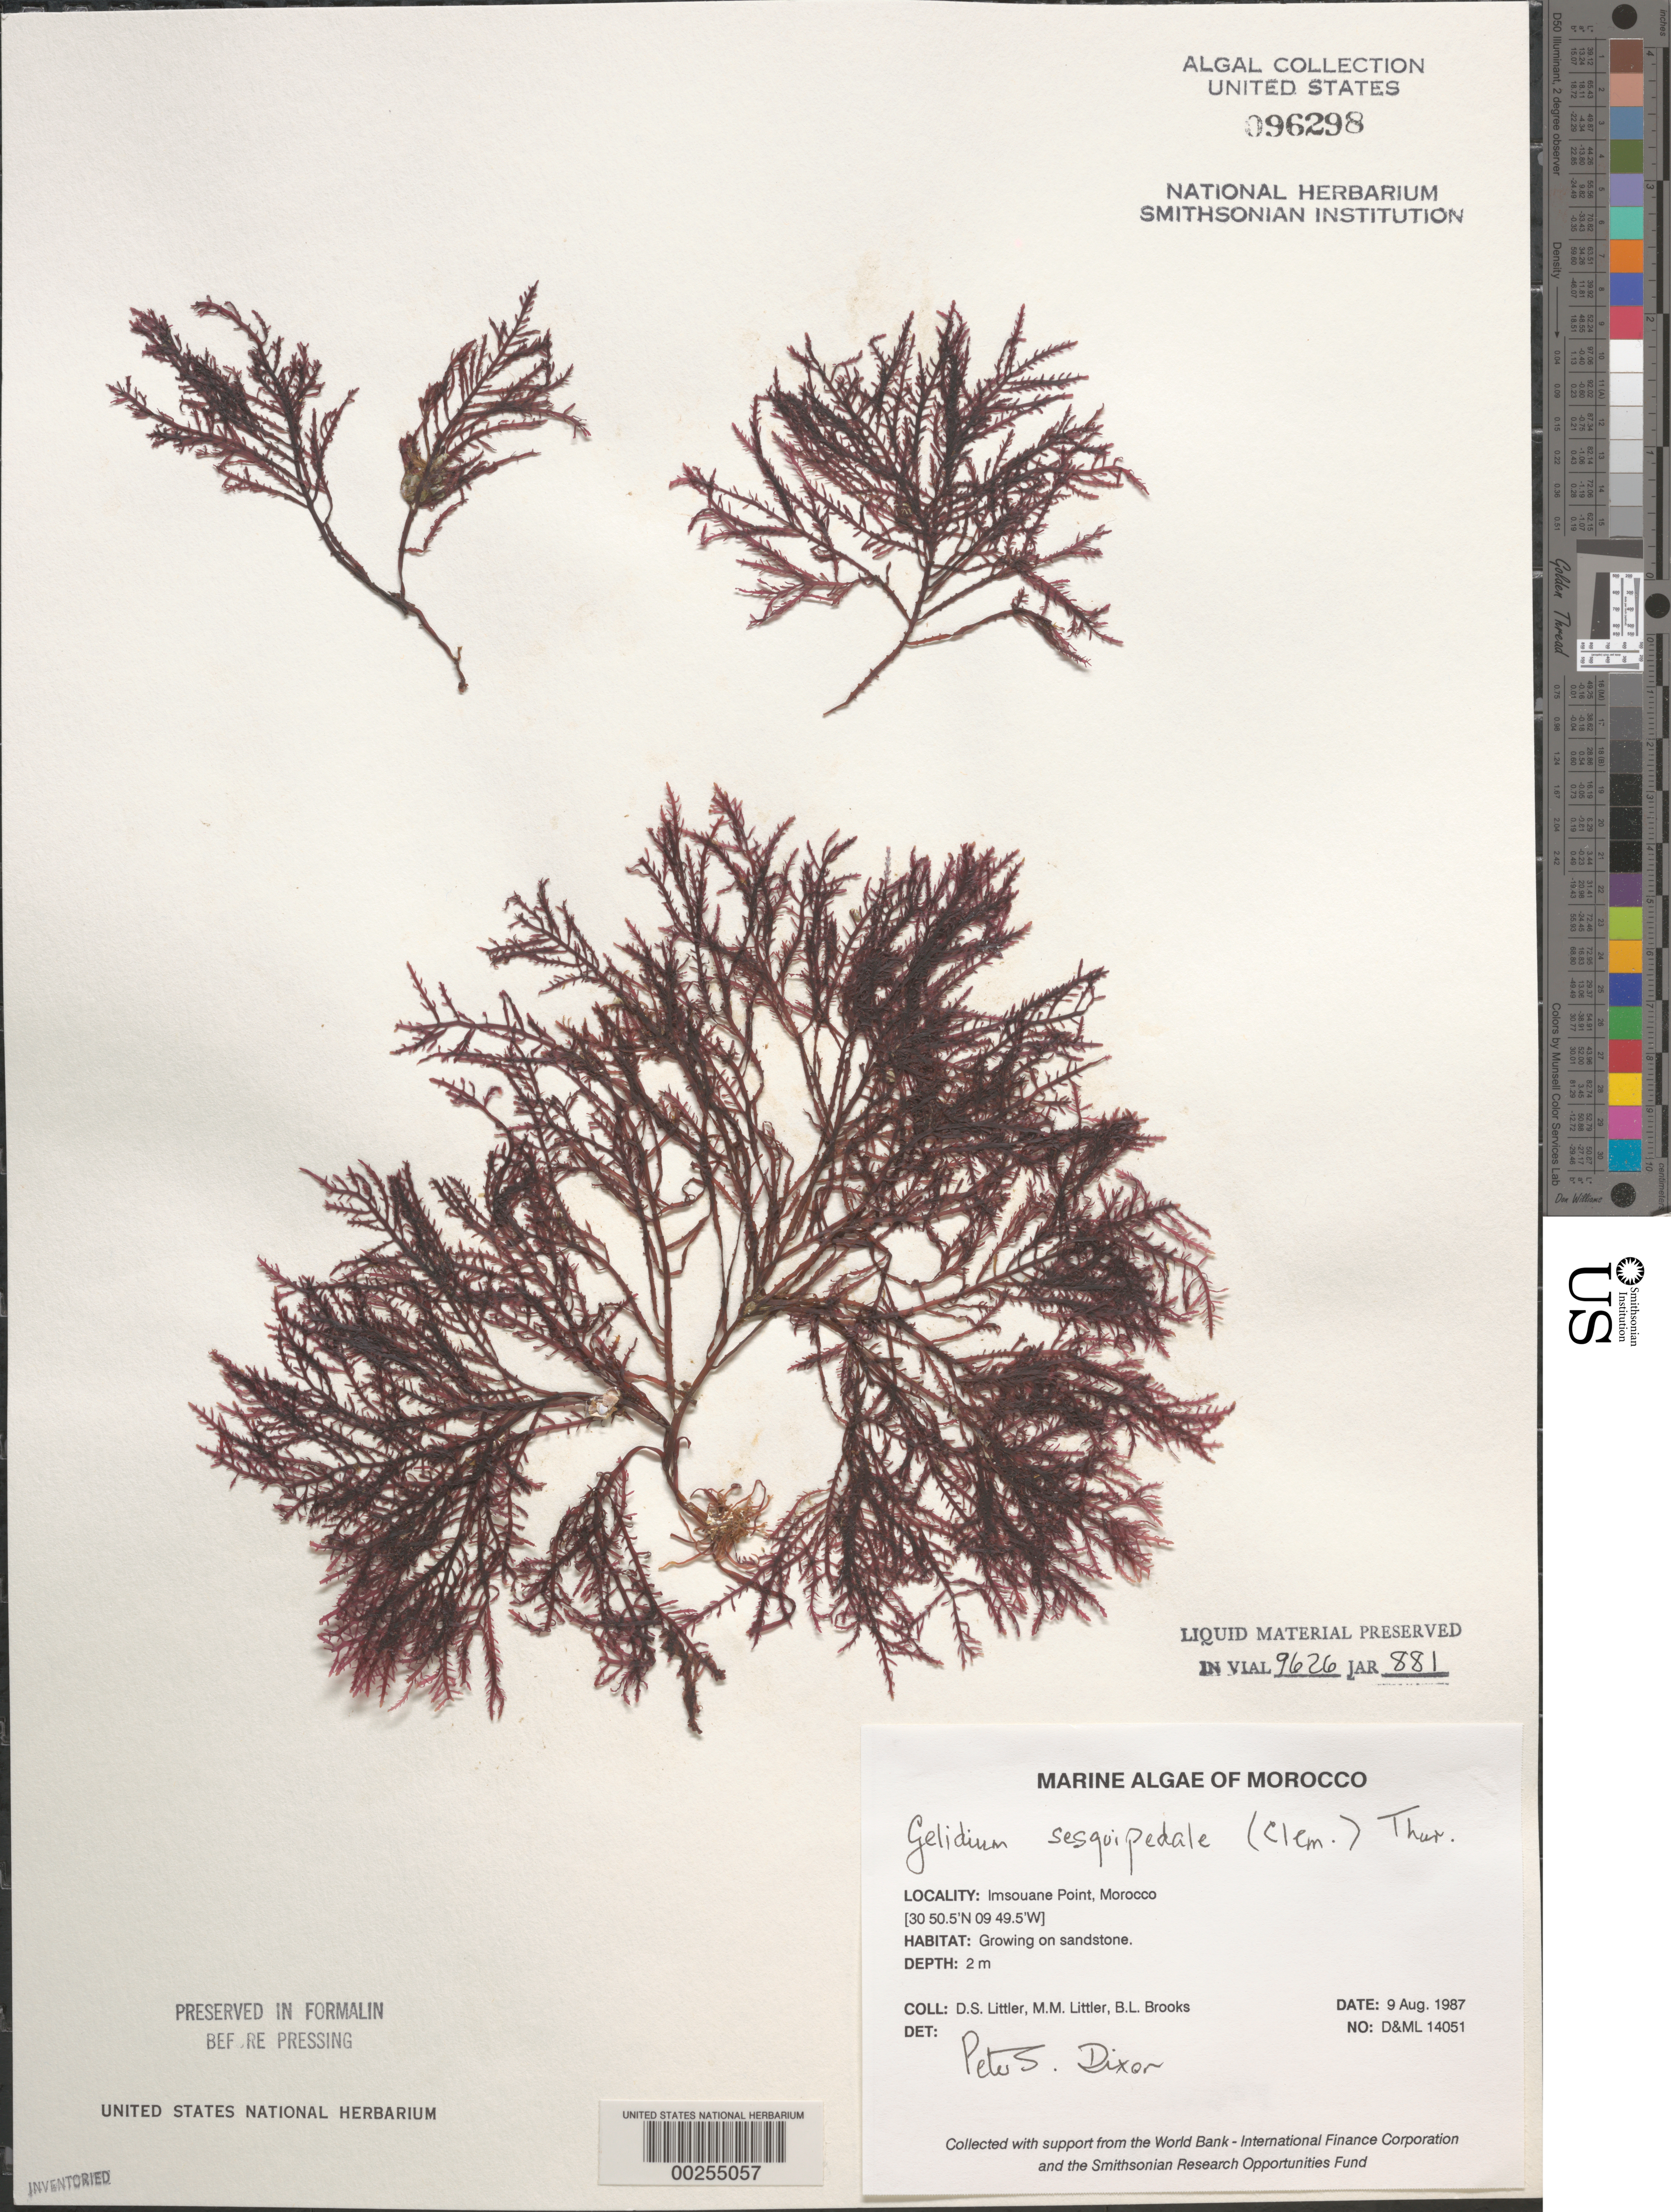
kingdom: Plantae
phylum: Rhodophyta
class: Florideophyceae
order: Gelidiales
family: Gelidiaceae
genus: Gelidium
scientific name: Gelidium corneum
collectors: D. S. Littler, M. M. Littler & B. Brooks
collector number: D&ML 14051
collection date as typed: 09 Aug 1987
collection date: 1987-08-09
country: Morocco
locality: Imsouane Point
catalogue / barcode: US 96298